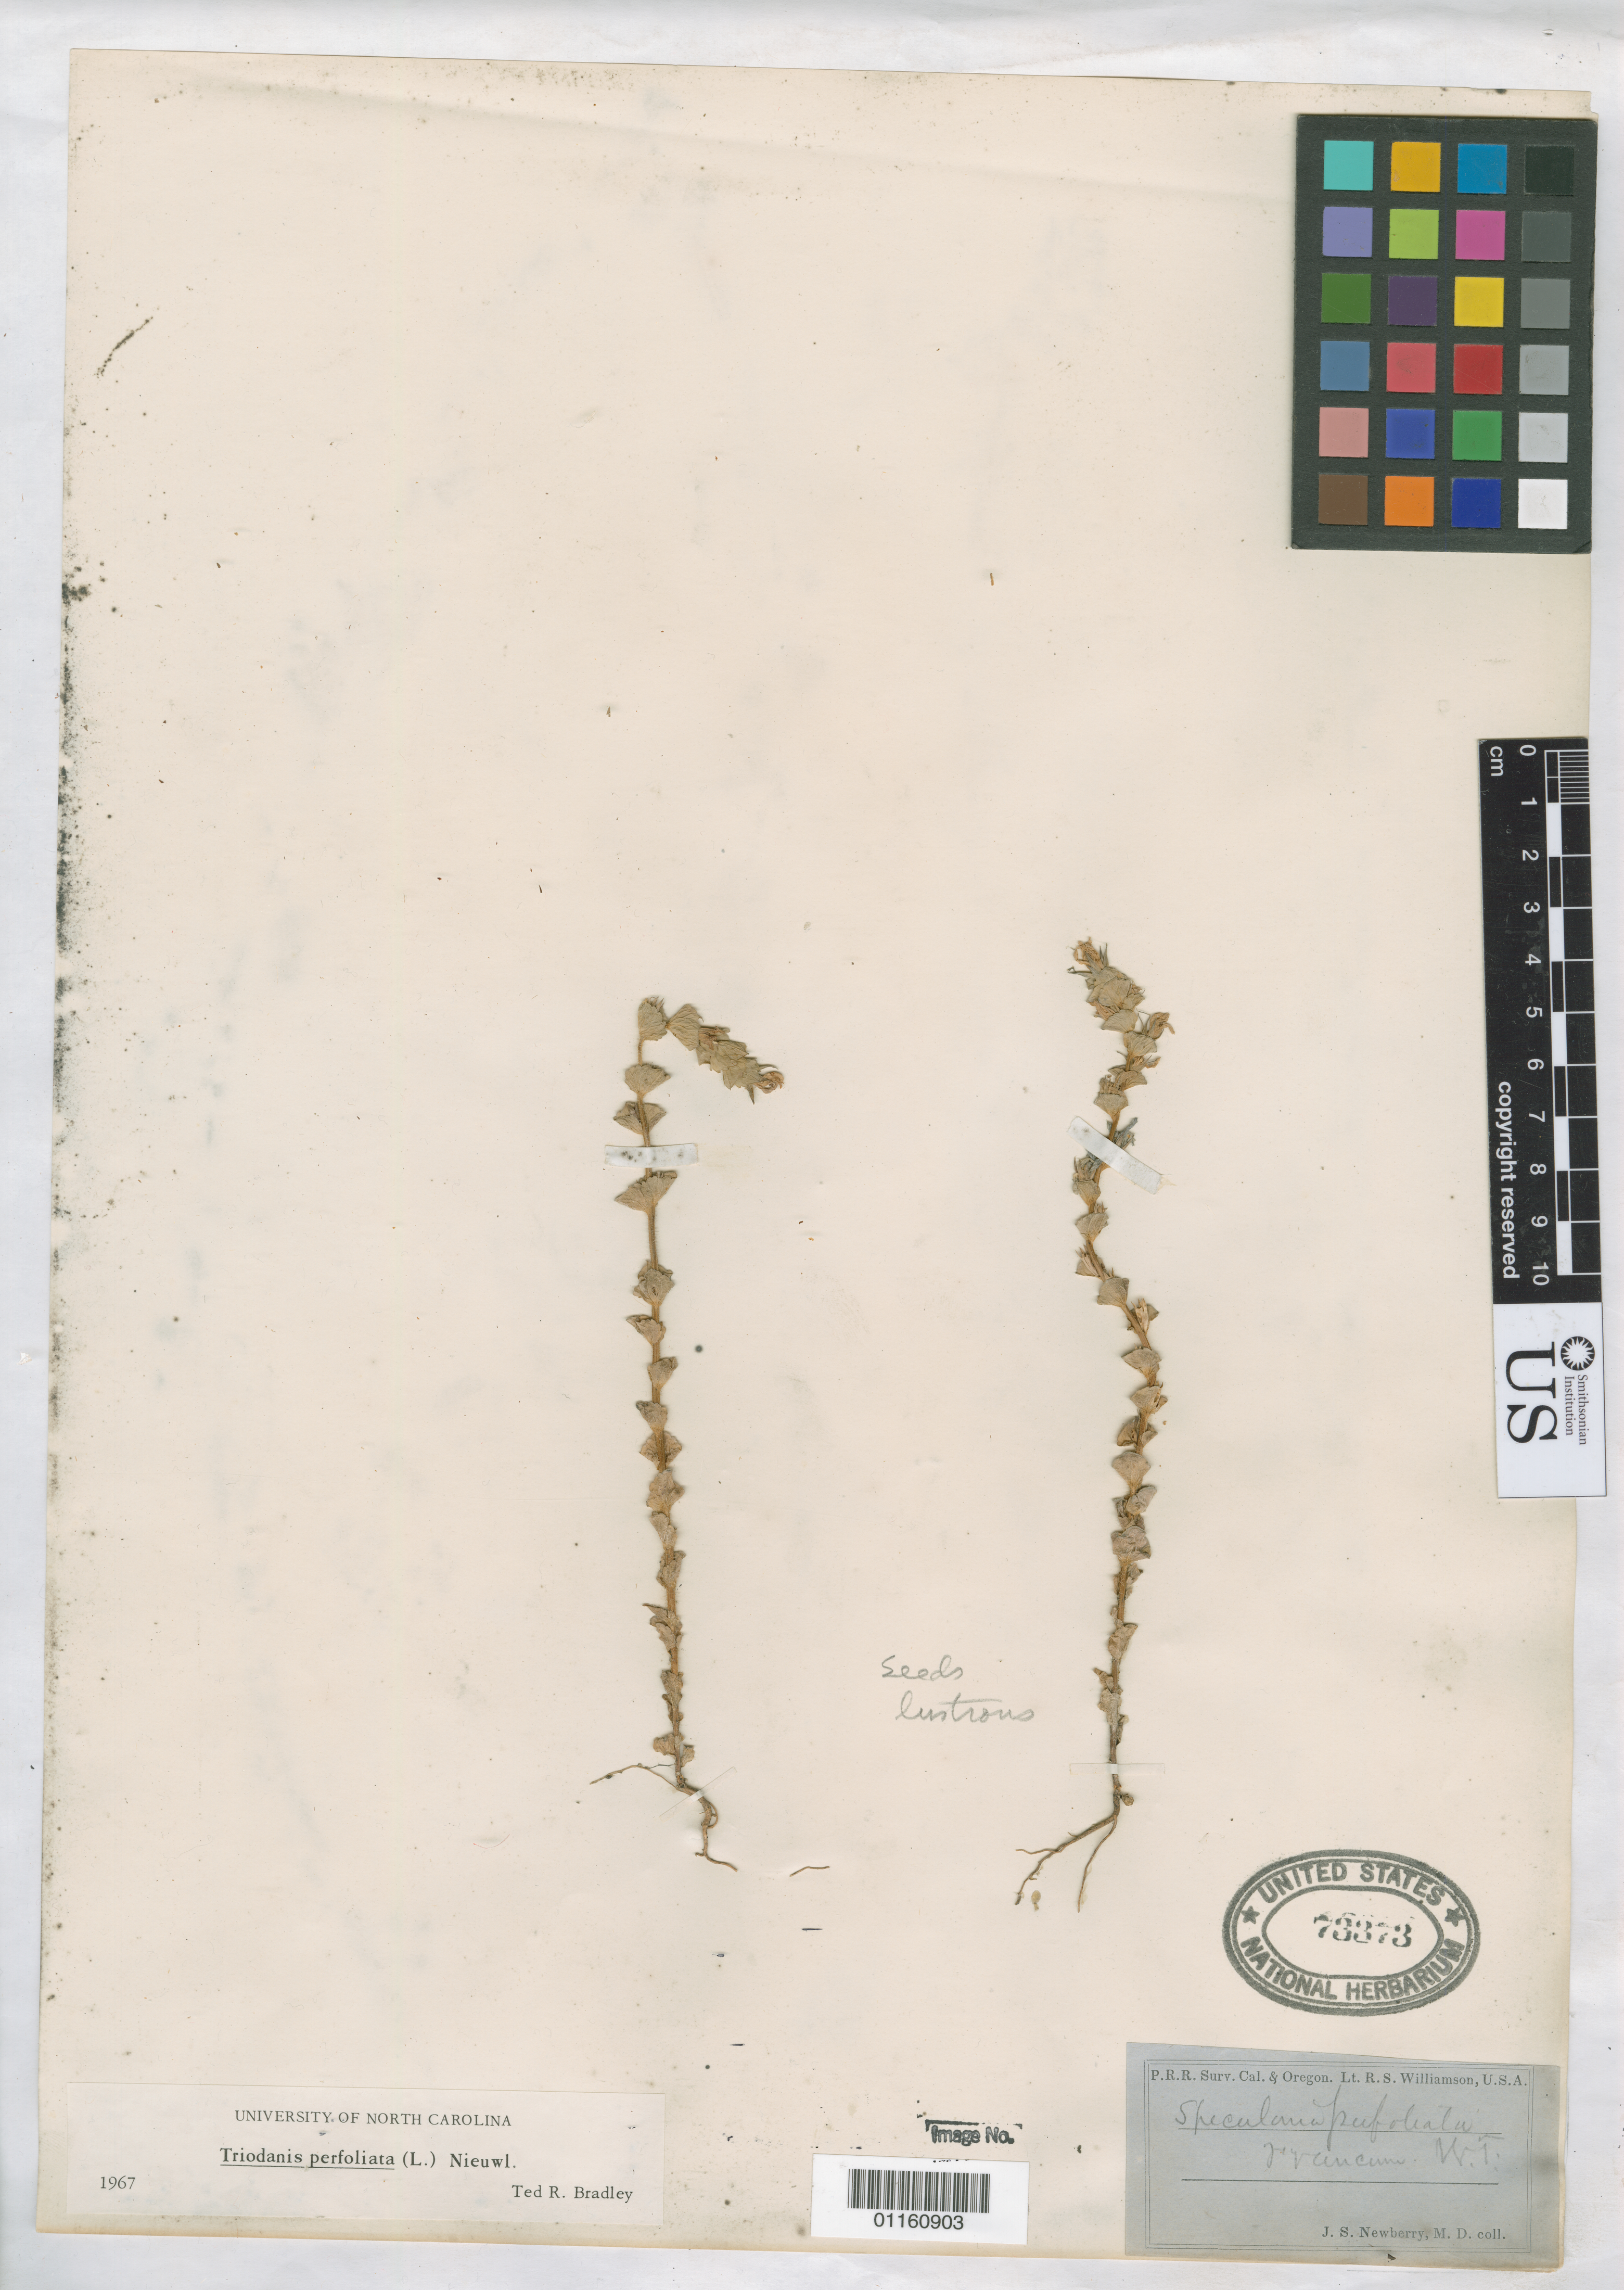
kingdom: Plantae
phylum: Tracheophyta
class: Magnoliopsida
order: Asterales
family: Campanulaceae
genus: Triodanis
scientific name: Triodanis perfoliata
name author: (L.) Nieuwl.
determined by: Bradley, T. R.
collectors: J. S. Newberry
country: United States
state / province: Oregon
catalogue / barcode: US 73373